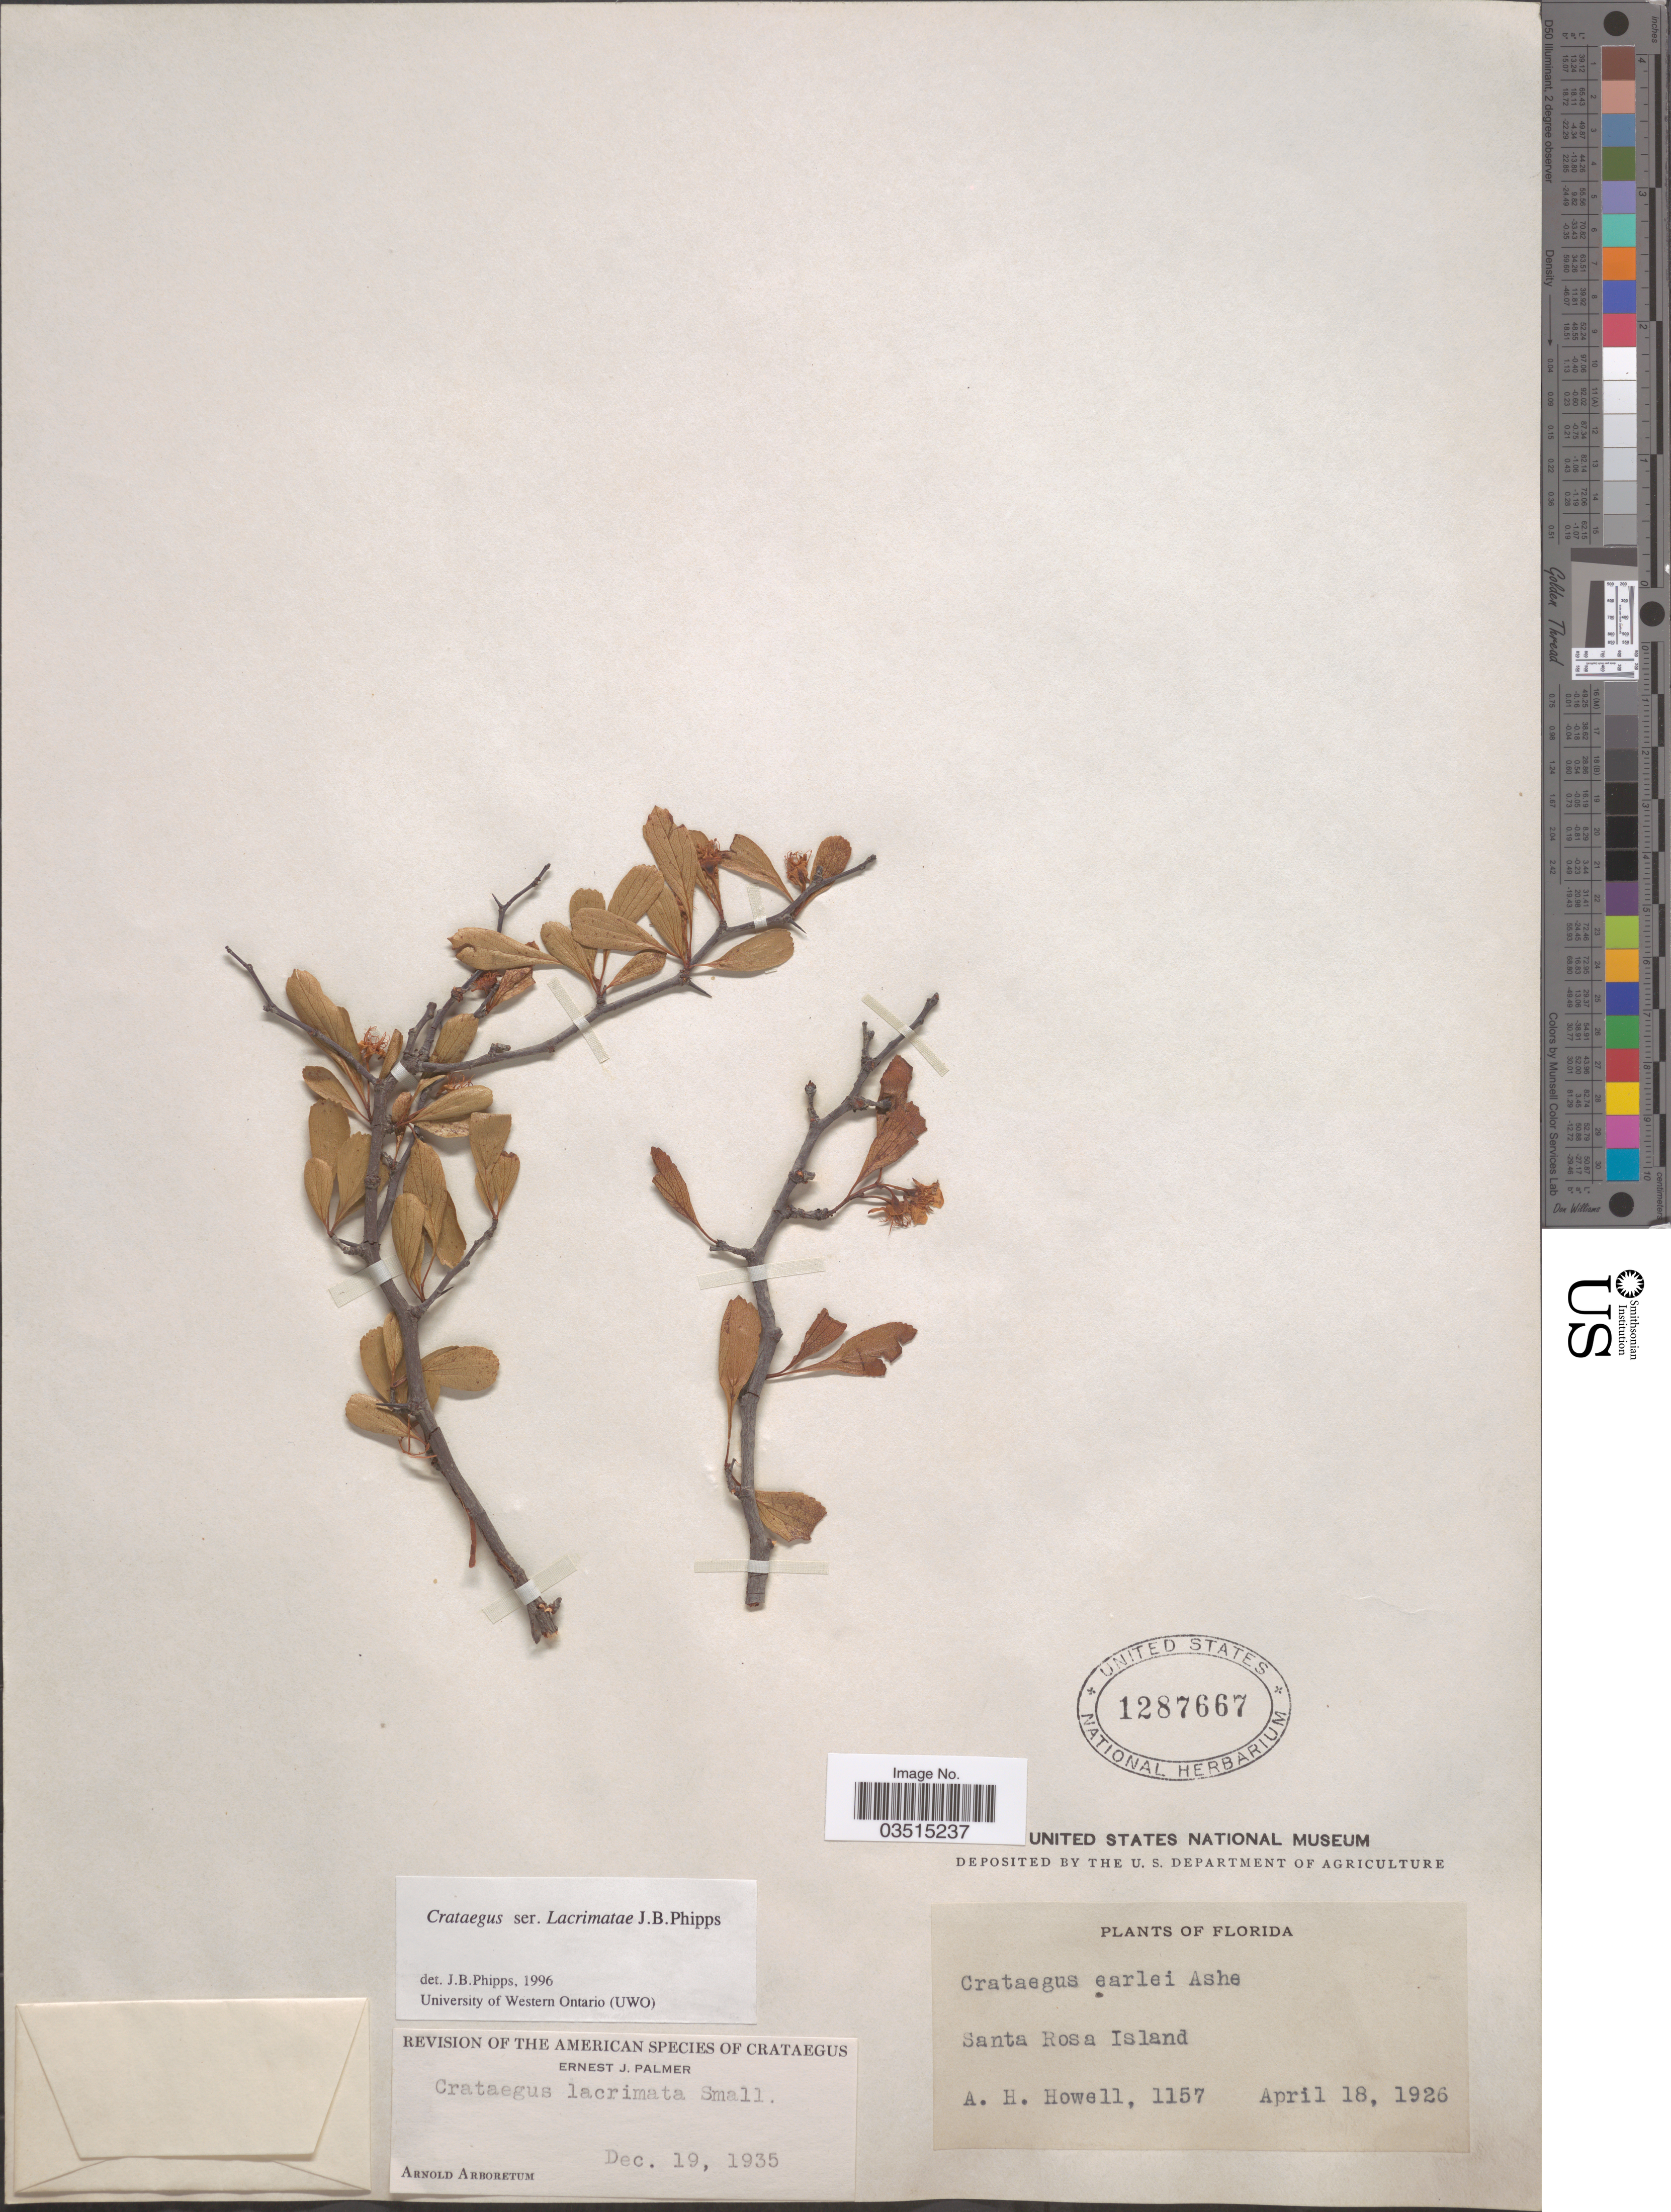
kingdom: Plantae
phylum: Tracheophyta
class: Magnoliopsida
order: Rosales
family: Rosaceae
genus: Crataegus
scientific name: Crataegus lacrimata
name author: Small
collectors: A. Howell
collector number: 1157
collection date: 1926-04-18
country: United States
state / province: Florida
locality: Santa Rosa Island.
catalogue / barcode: US 1287667